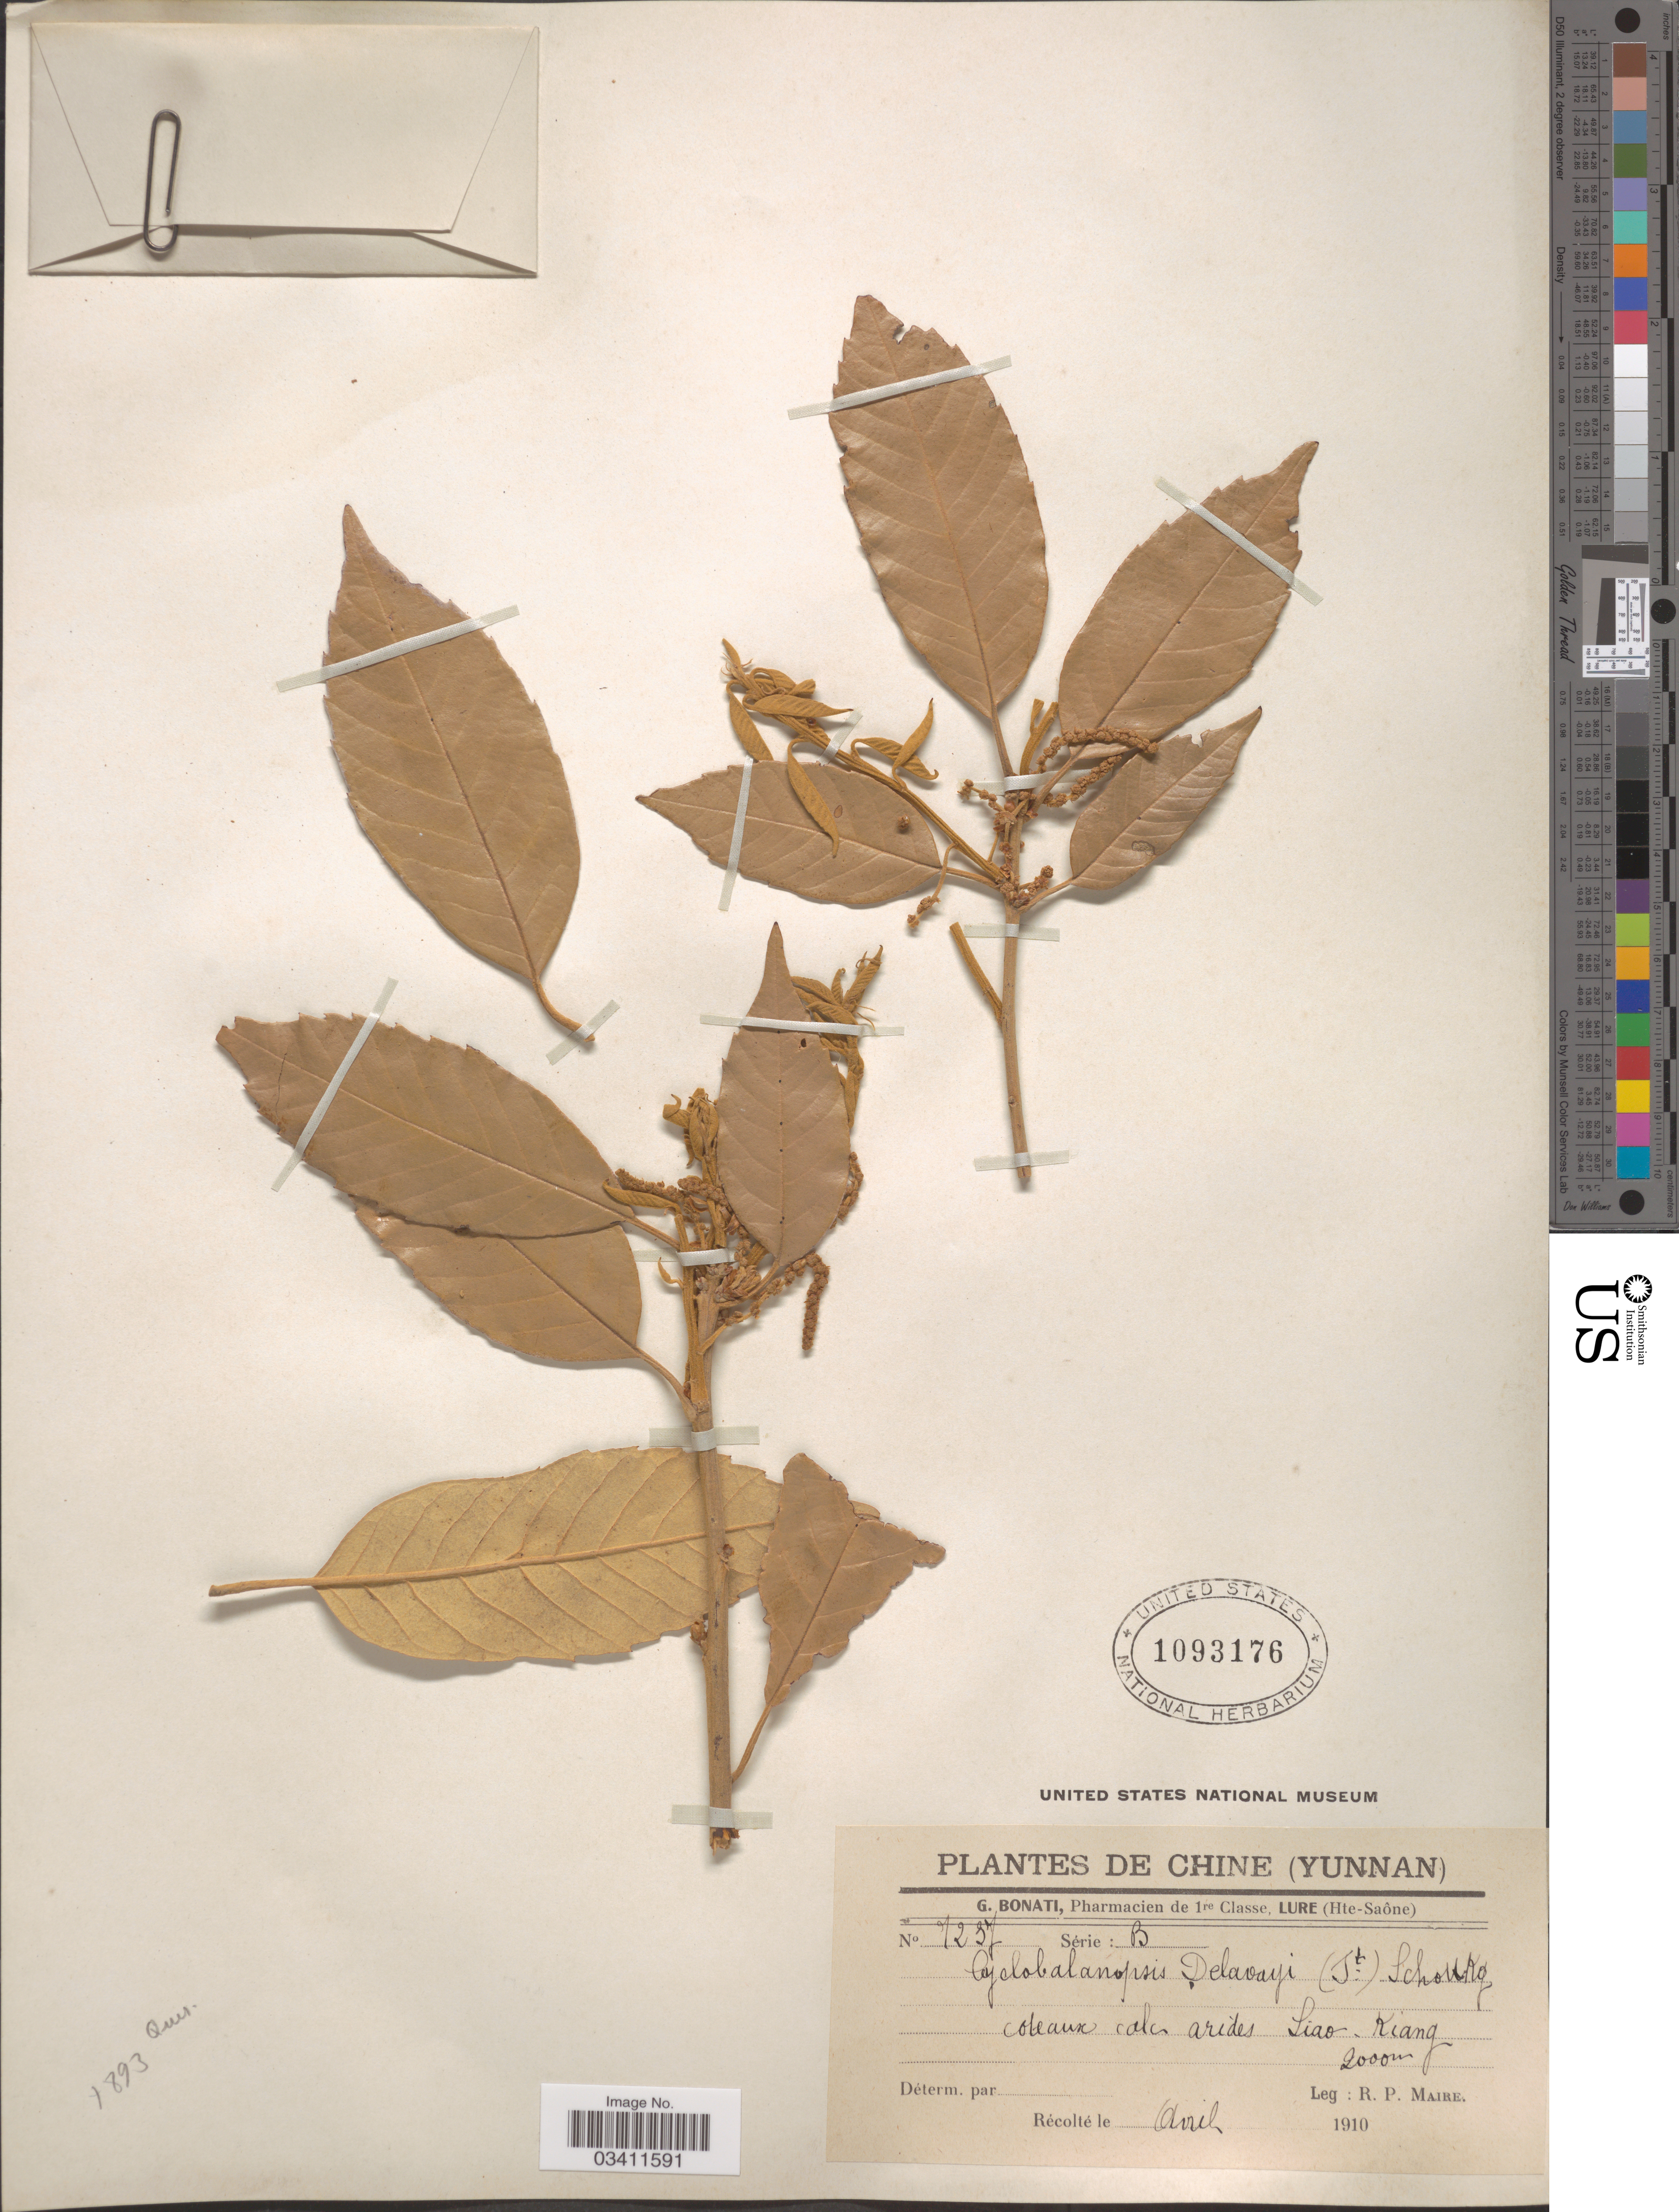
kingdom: Plantae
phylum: Tracheophyta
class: Magnoliopsida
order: Fagales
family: Fagaceae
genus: Quercus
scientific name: Quercus delavayi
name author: Franch.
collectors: R.-P. Maire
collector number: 1237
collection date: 1910-04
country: China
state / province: Yunnan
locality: Coteaux calc arides Liao-Kiang.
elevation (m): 2000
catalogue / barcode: US 1093176